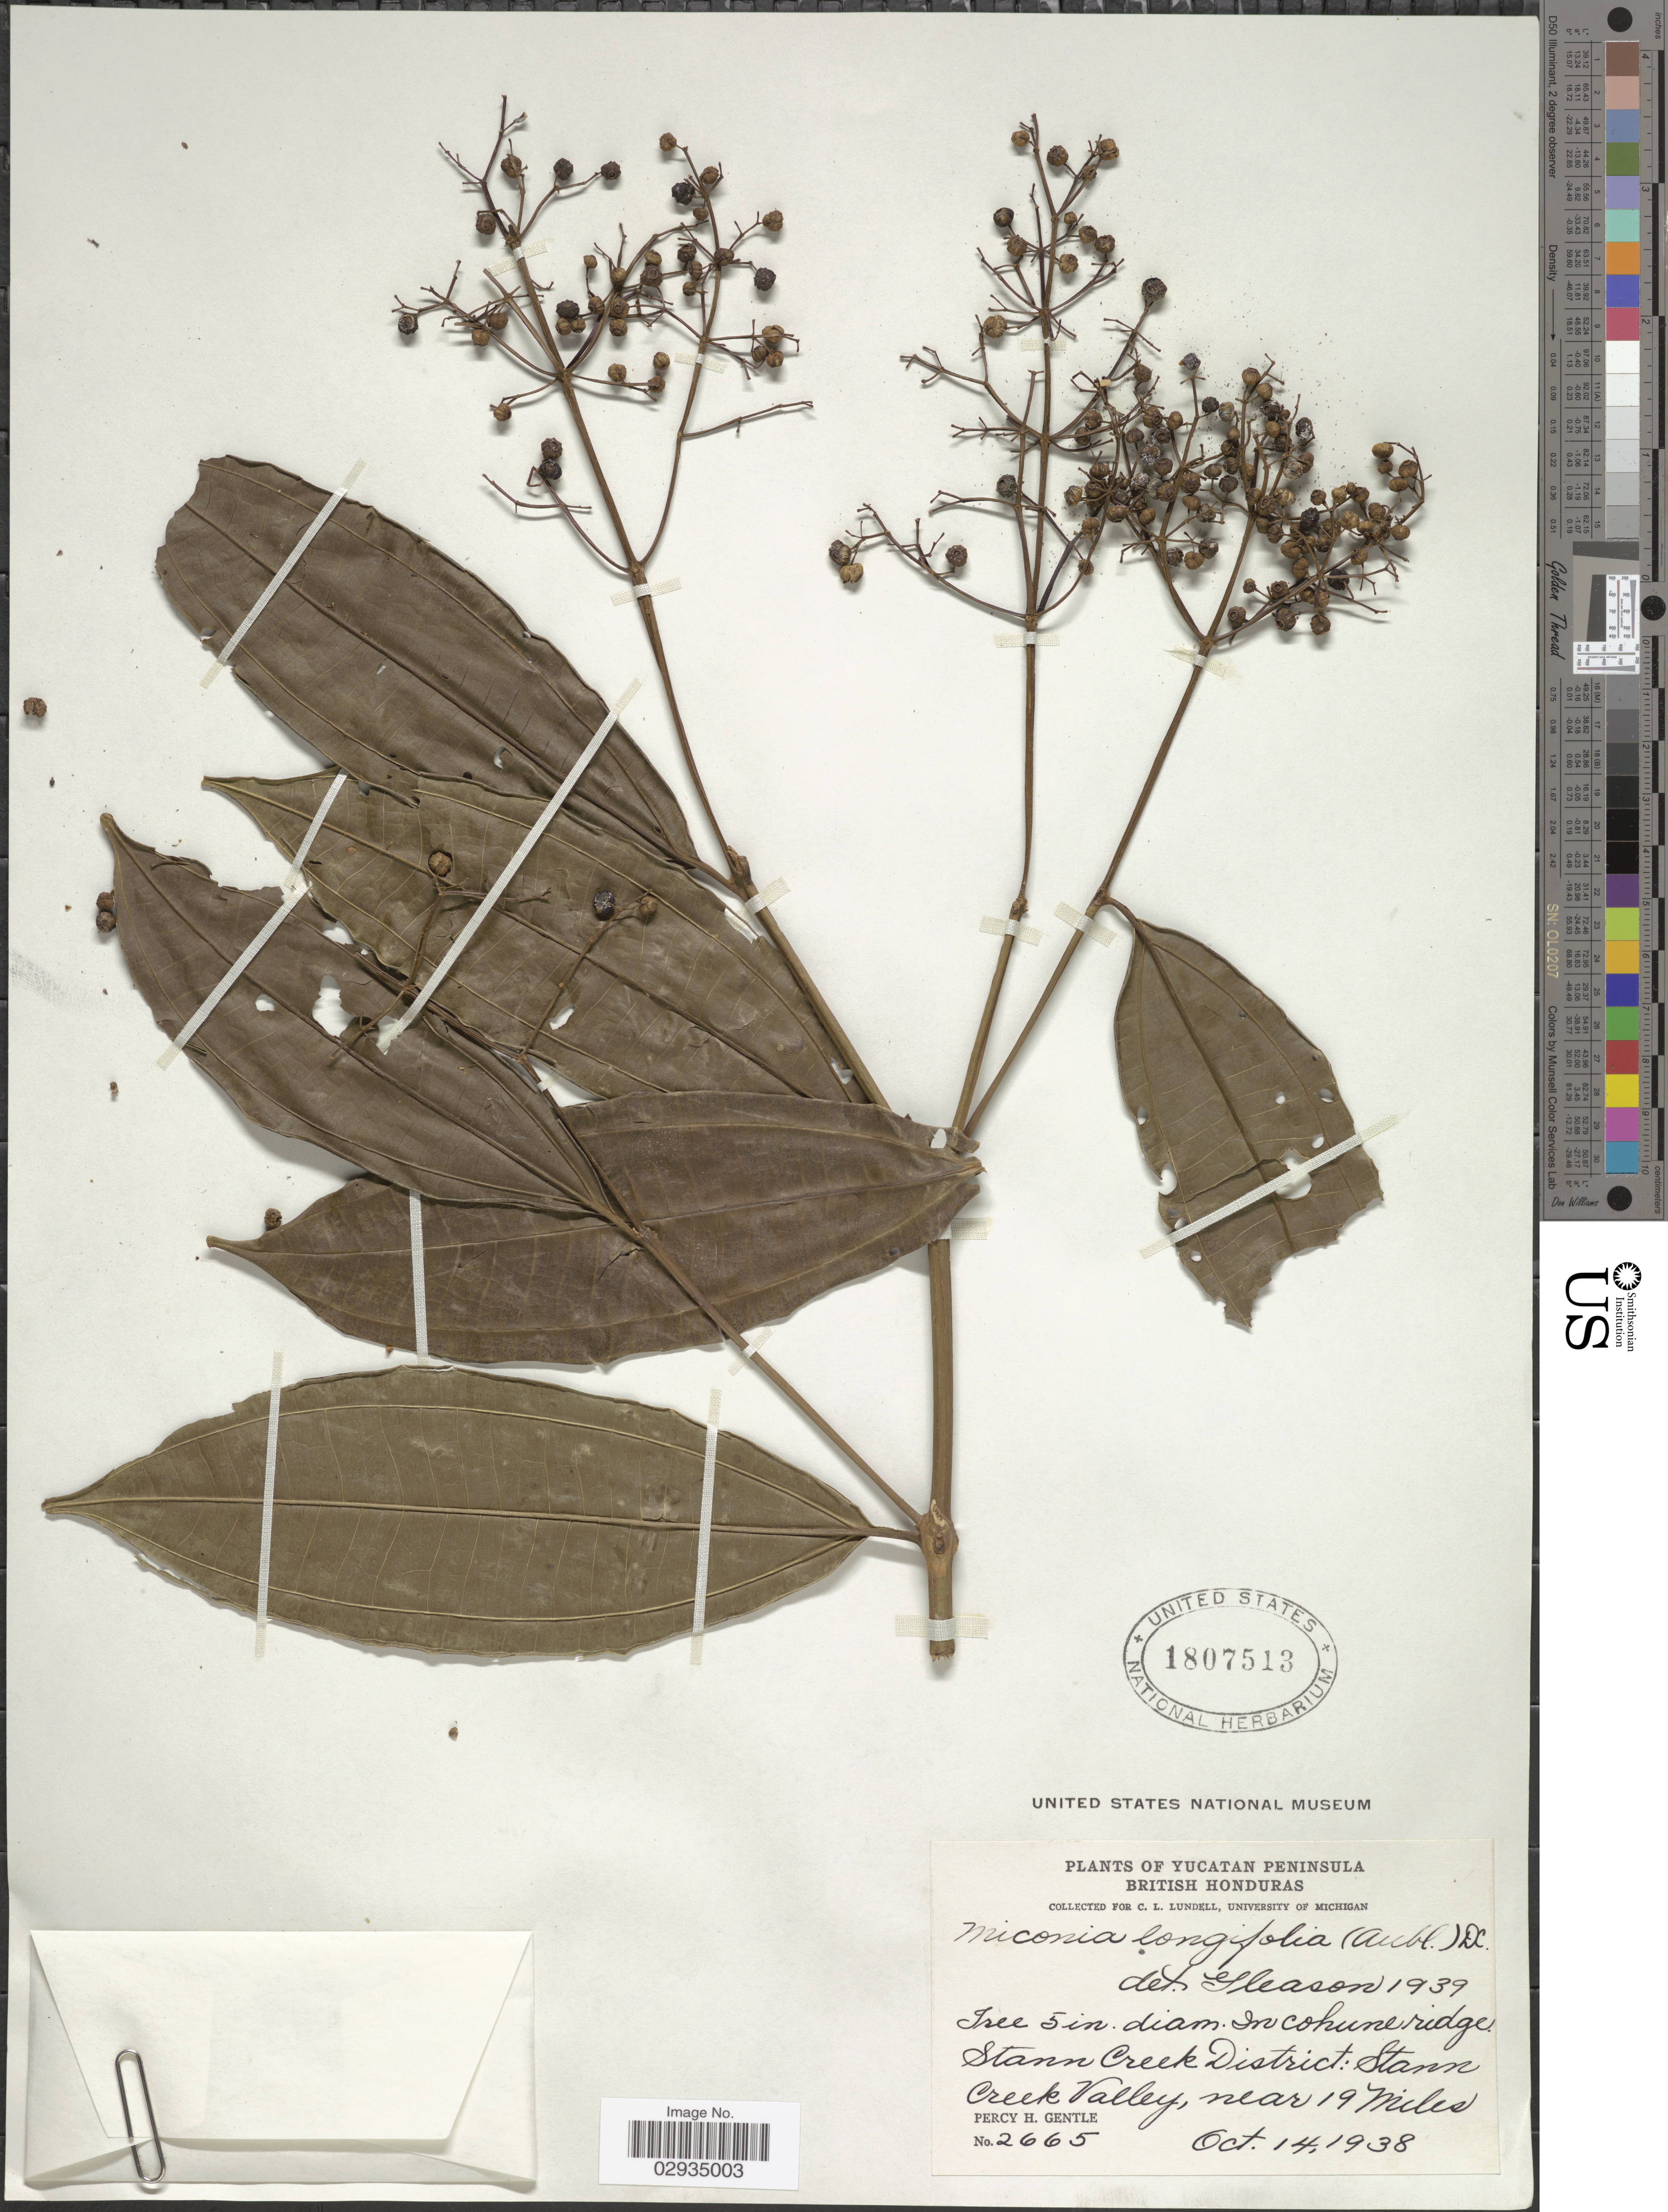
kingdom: Plantae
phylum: Tracheophyta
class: Magnoliopsida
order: Myrtales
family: Melastomataceae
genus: Miconia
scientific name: Miconia longifolia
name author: (Aubl.) DC.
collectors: P. H. Gentle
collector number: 2665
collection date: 1938-10-14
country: Belize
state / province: Stann Creek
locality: Yucatan Peninsula. British Honduras. Stann Creek District: Stann Creek Valley, near 19 miles.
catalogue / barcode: US 1807513